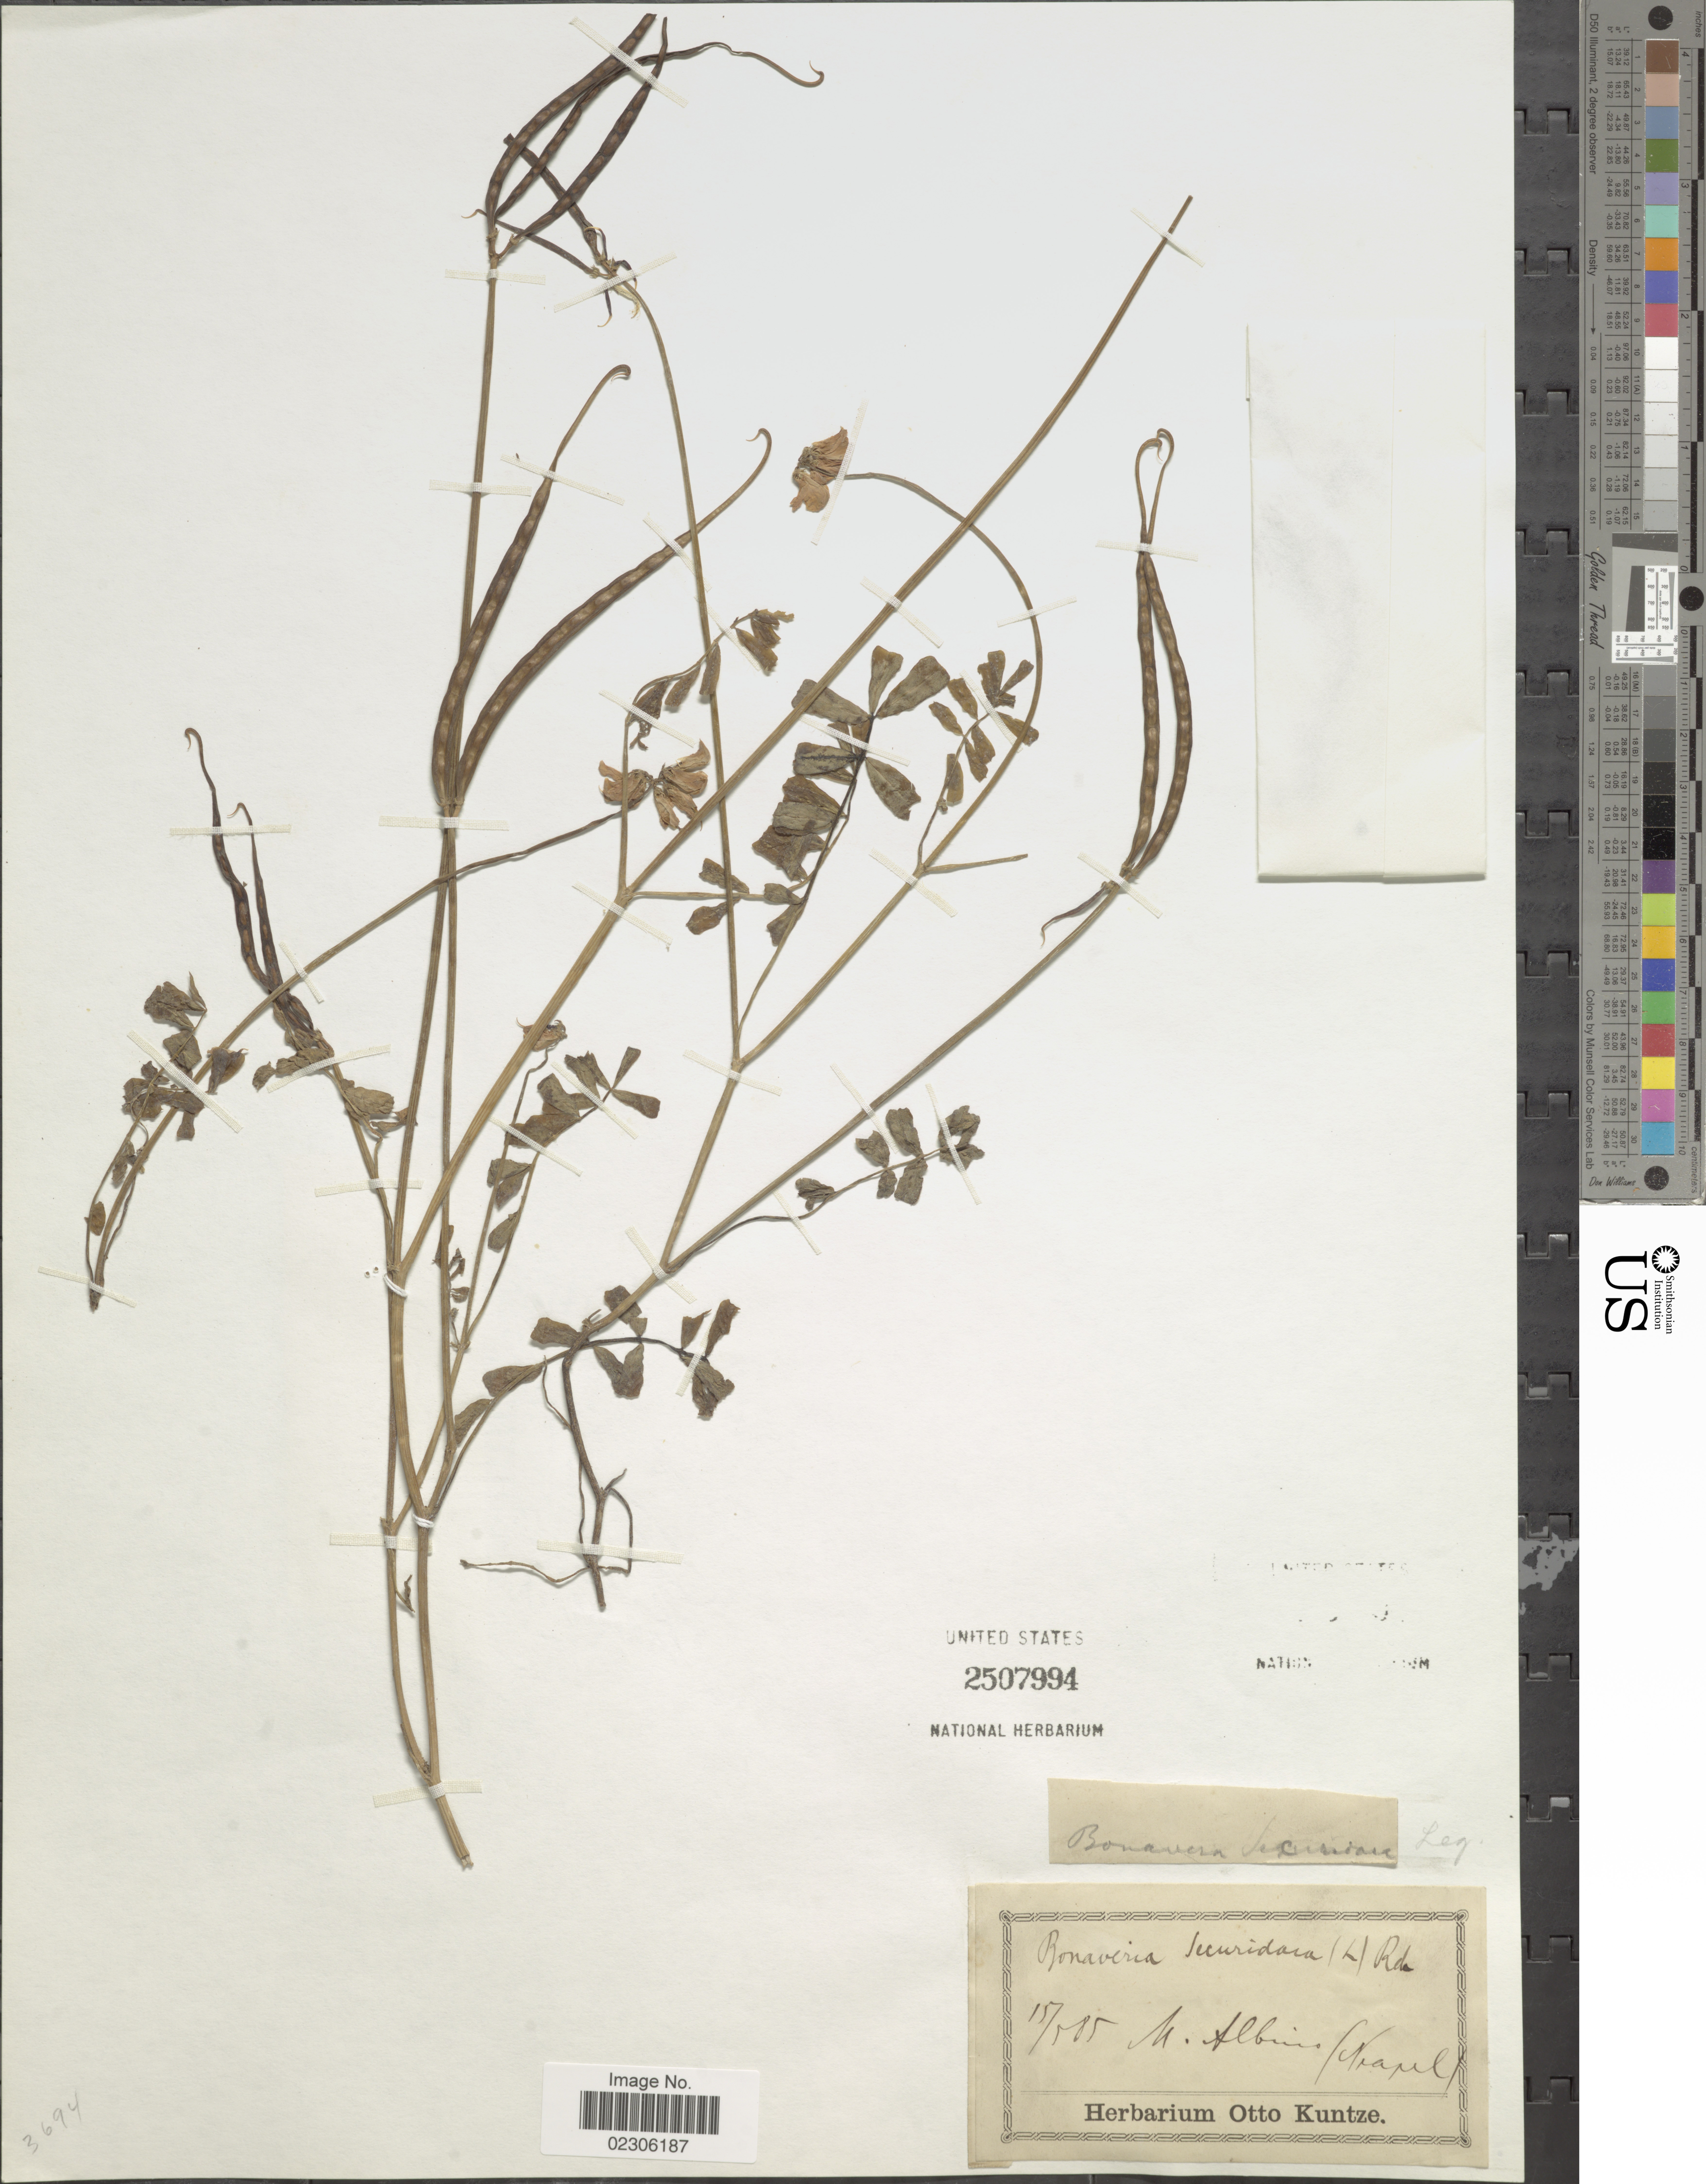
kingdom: Plantae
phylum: Tracheophyta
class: Magnoliopsida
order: Fabales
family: Fabaceae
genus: Securigera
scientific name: Securigera securidaca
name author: (L.) Degen & Dörfl.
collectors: ex herb. Otto Kuntze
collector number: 15/585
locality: N Albino (Krapel)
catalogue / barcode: US 2507994